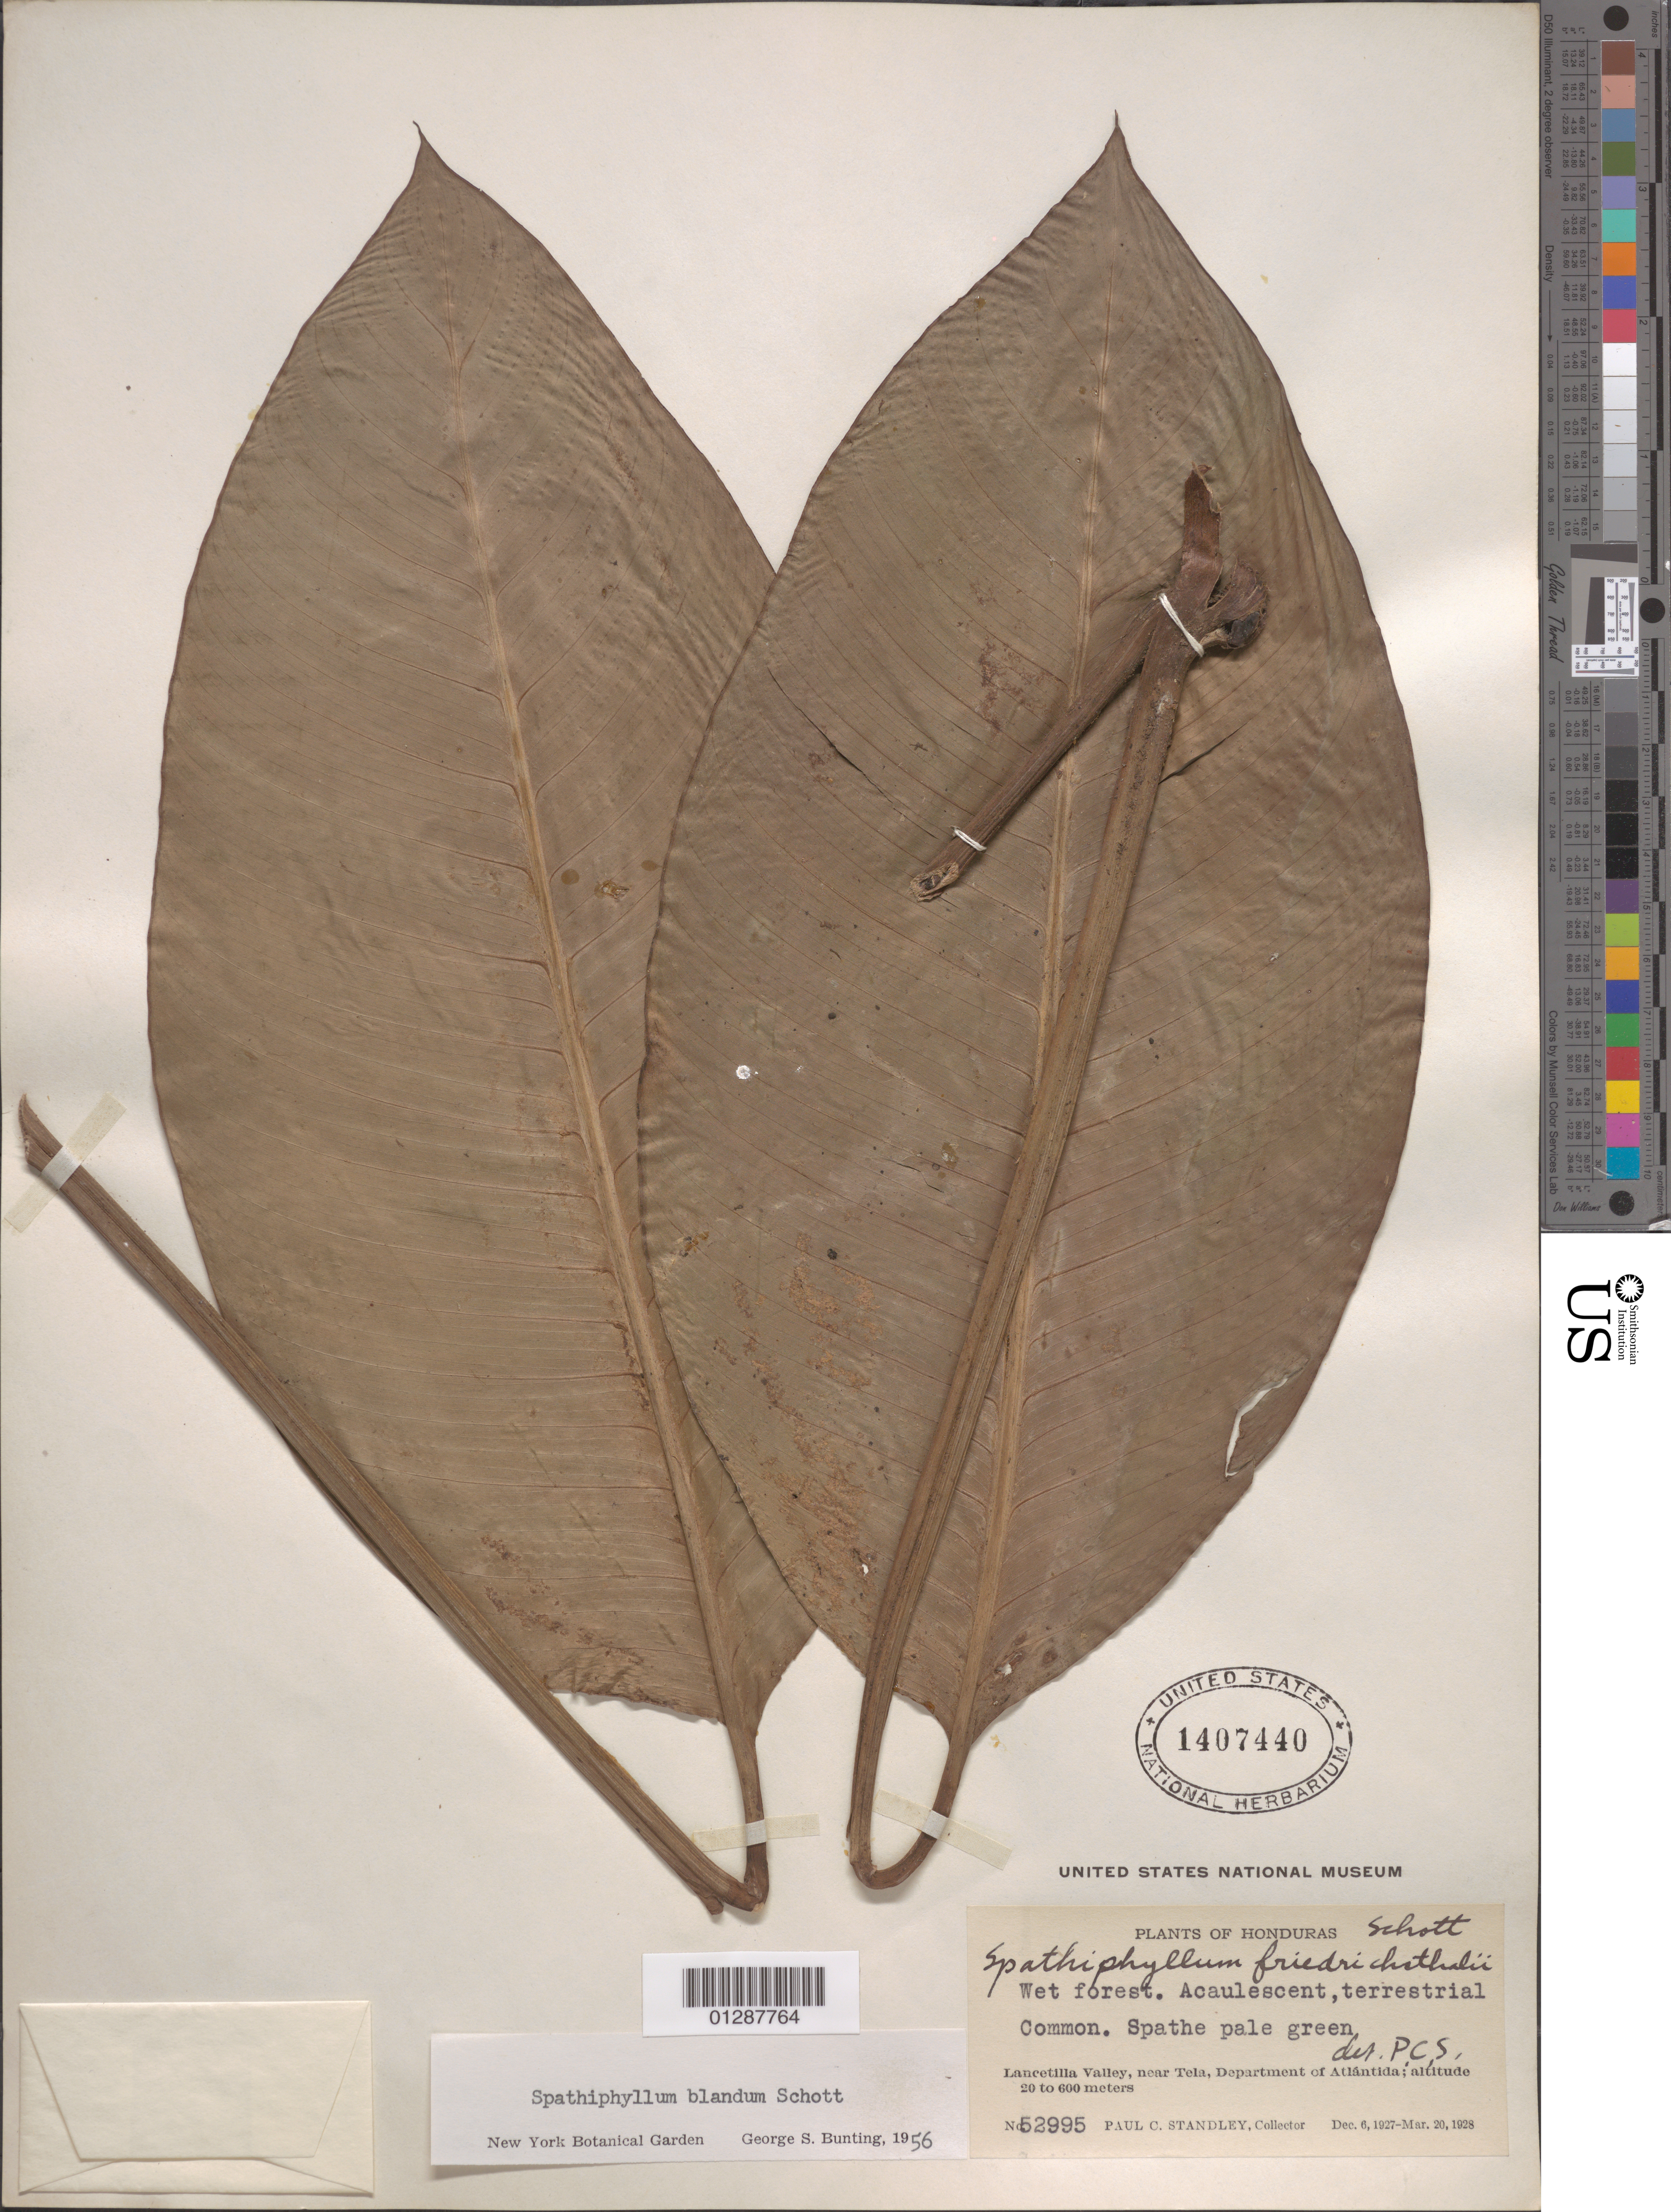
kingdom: Plantae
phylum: Tracheophyta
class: Liliopsida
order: Alismatales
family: Araceae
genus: Spathiphyllum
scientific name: Spathiphyllum blandum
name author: Schott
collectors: P. C. Standley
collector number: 52995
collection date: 1927-12-06/1928-03-20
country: Honduras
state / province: Atlantida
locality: Lancetilla Valley, near Tela, Department of Atlántida.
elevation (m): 20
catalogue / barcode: US 1407440